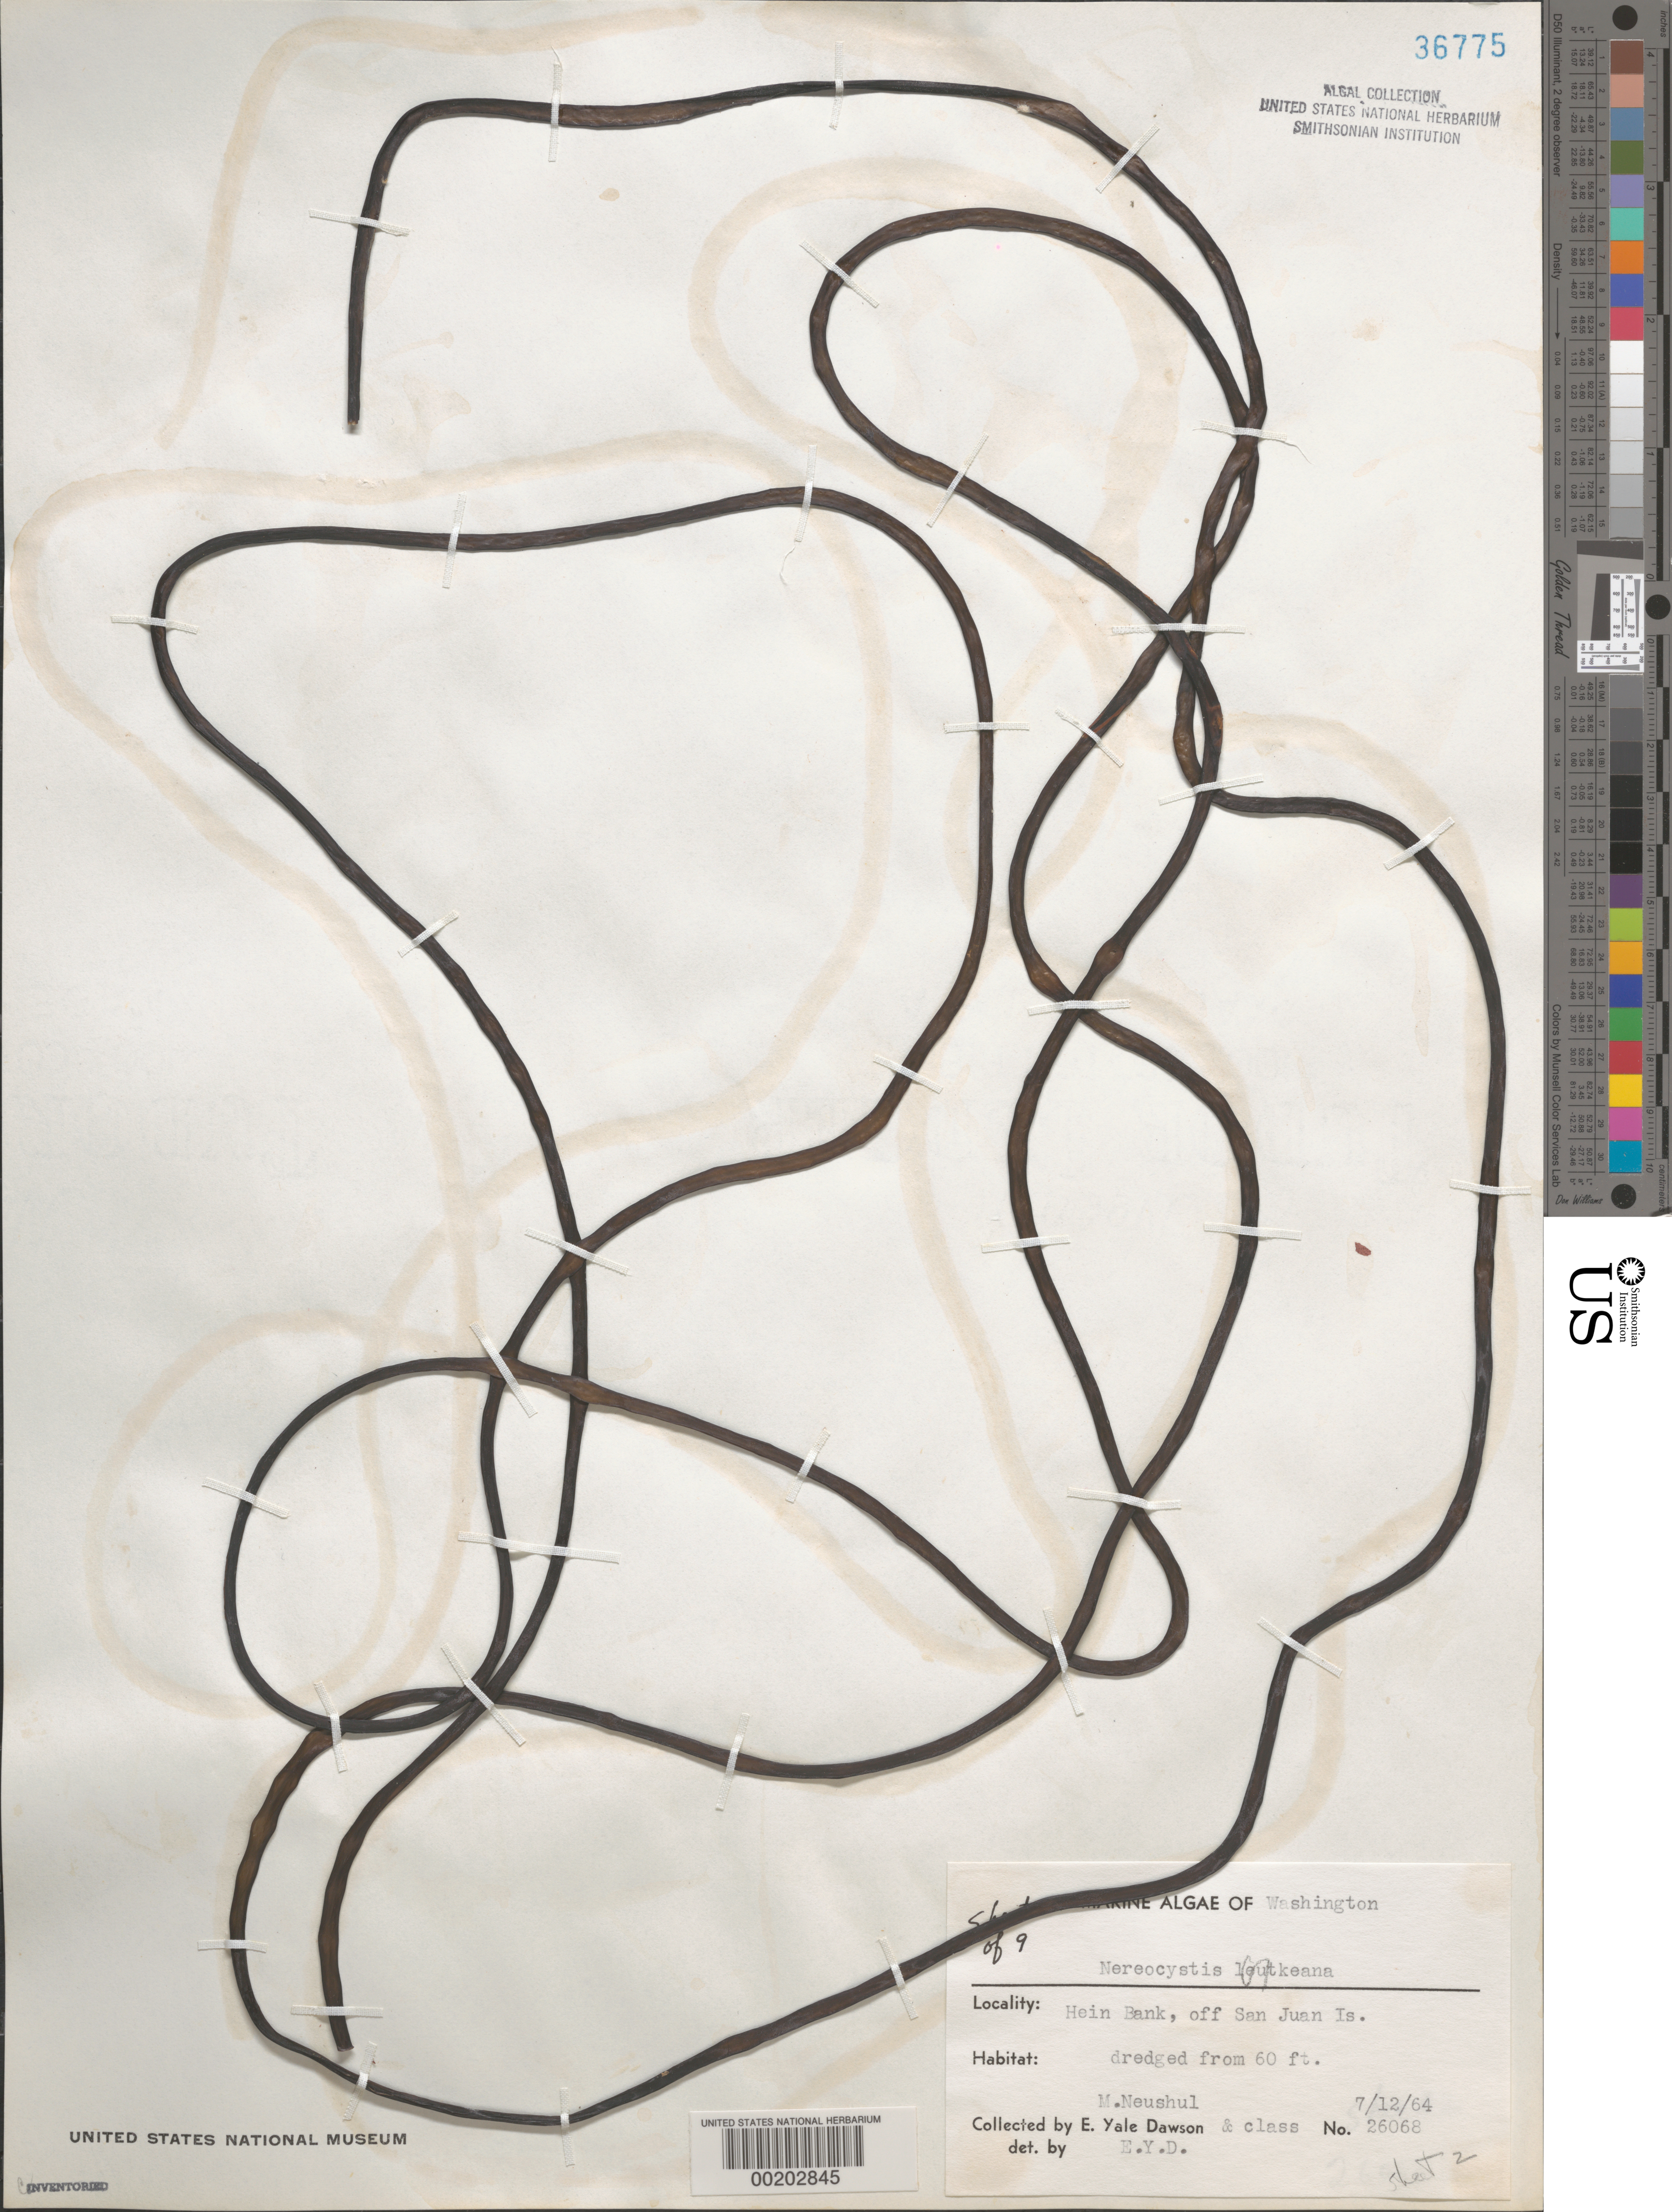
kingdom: Chromista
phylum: Ochrophyta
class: Phaeophyceae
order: Laminariales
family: Laminariaceae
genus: Nereocystis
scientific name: Nereocystis luetkeana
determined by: Dawson, E. Y.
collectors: E. Y. Dawson, M. Neushul & Algae Class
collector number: EYD 26068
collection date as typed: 12 Jul 1963 or 12 Jul 1964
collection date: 1963-07-12 or 1964-07-12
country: United States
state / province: Washington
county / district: San Juan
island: San Juan Island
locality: Hein Bank, off San Juan Island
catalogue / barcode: US 36775